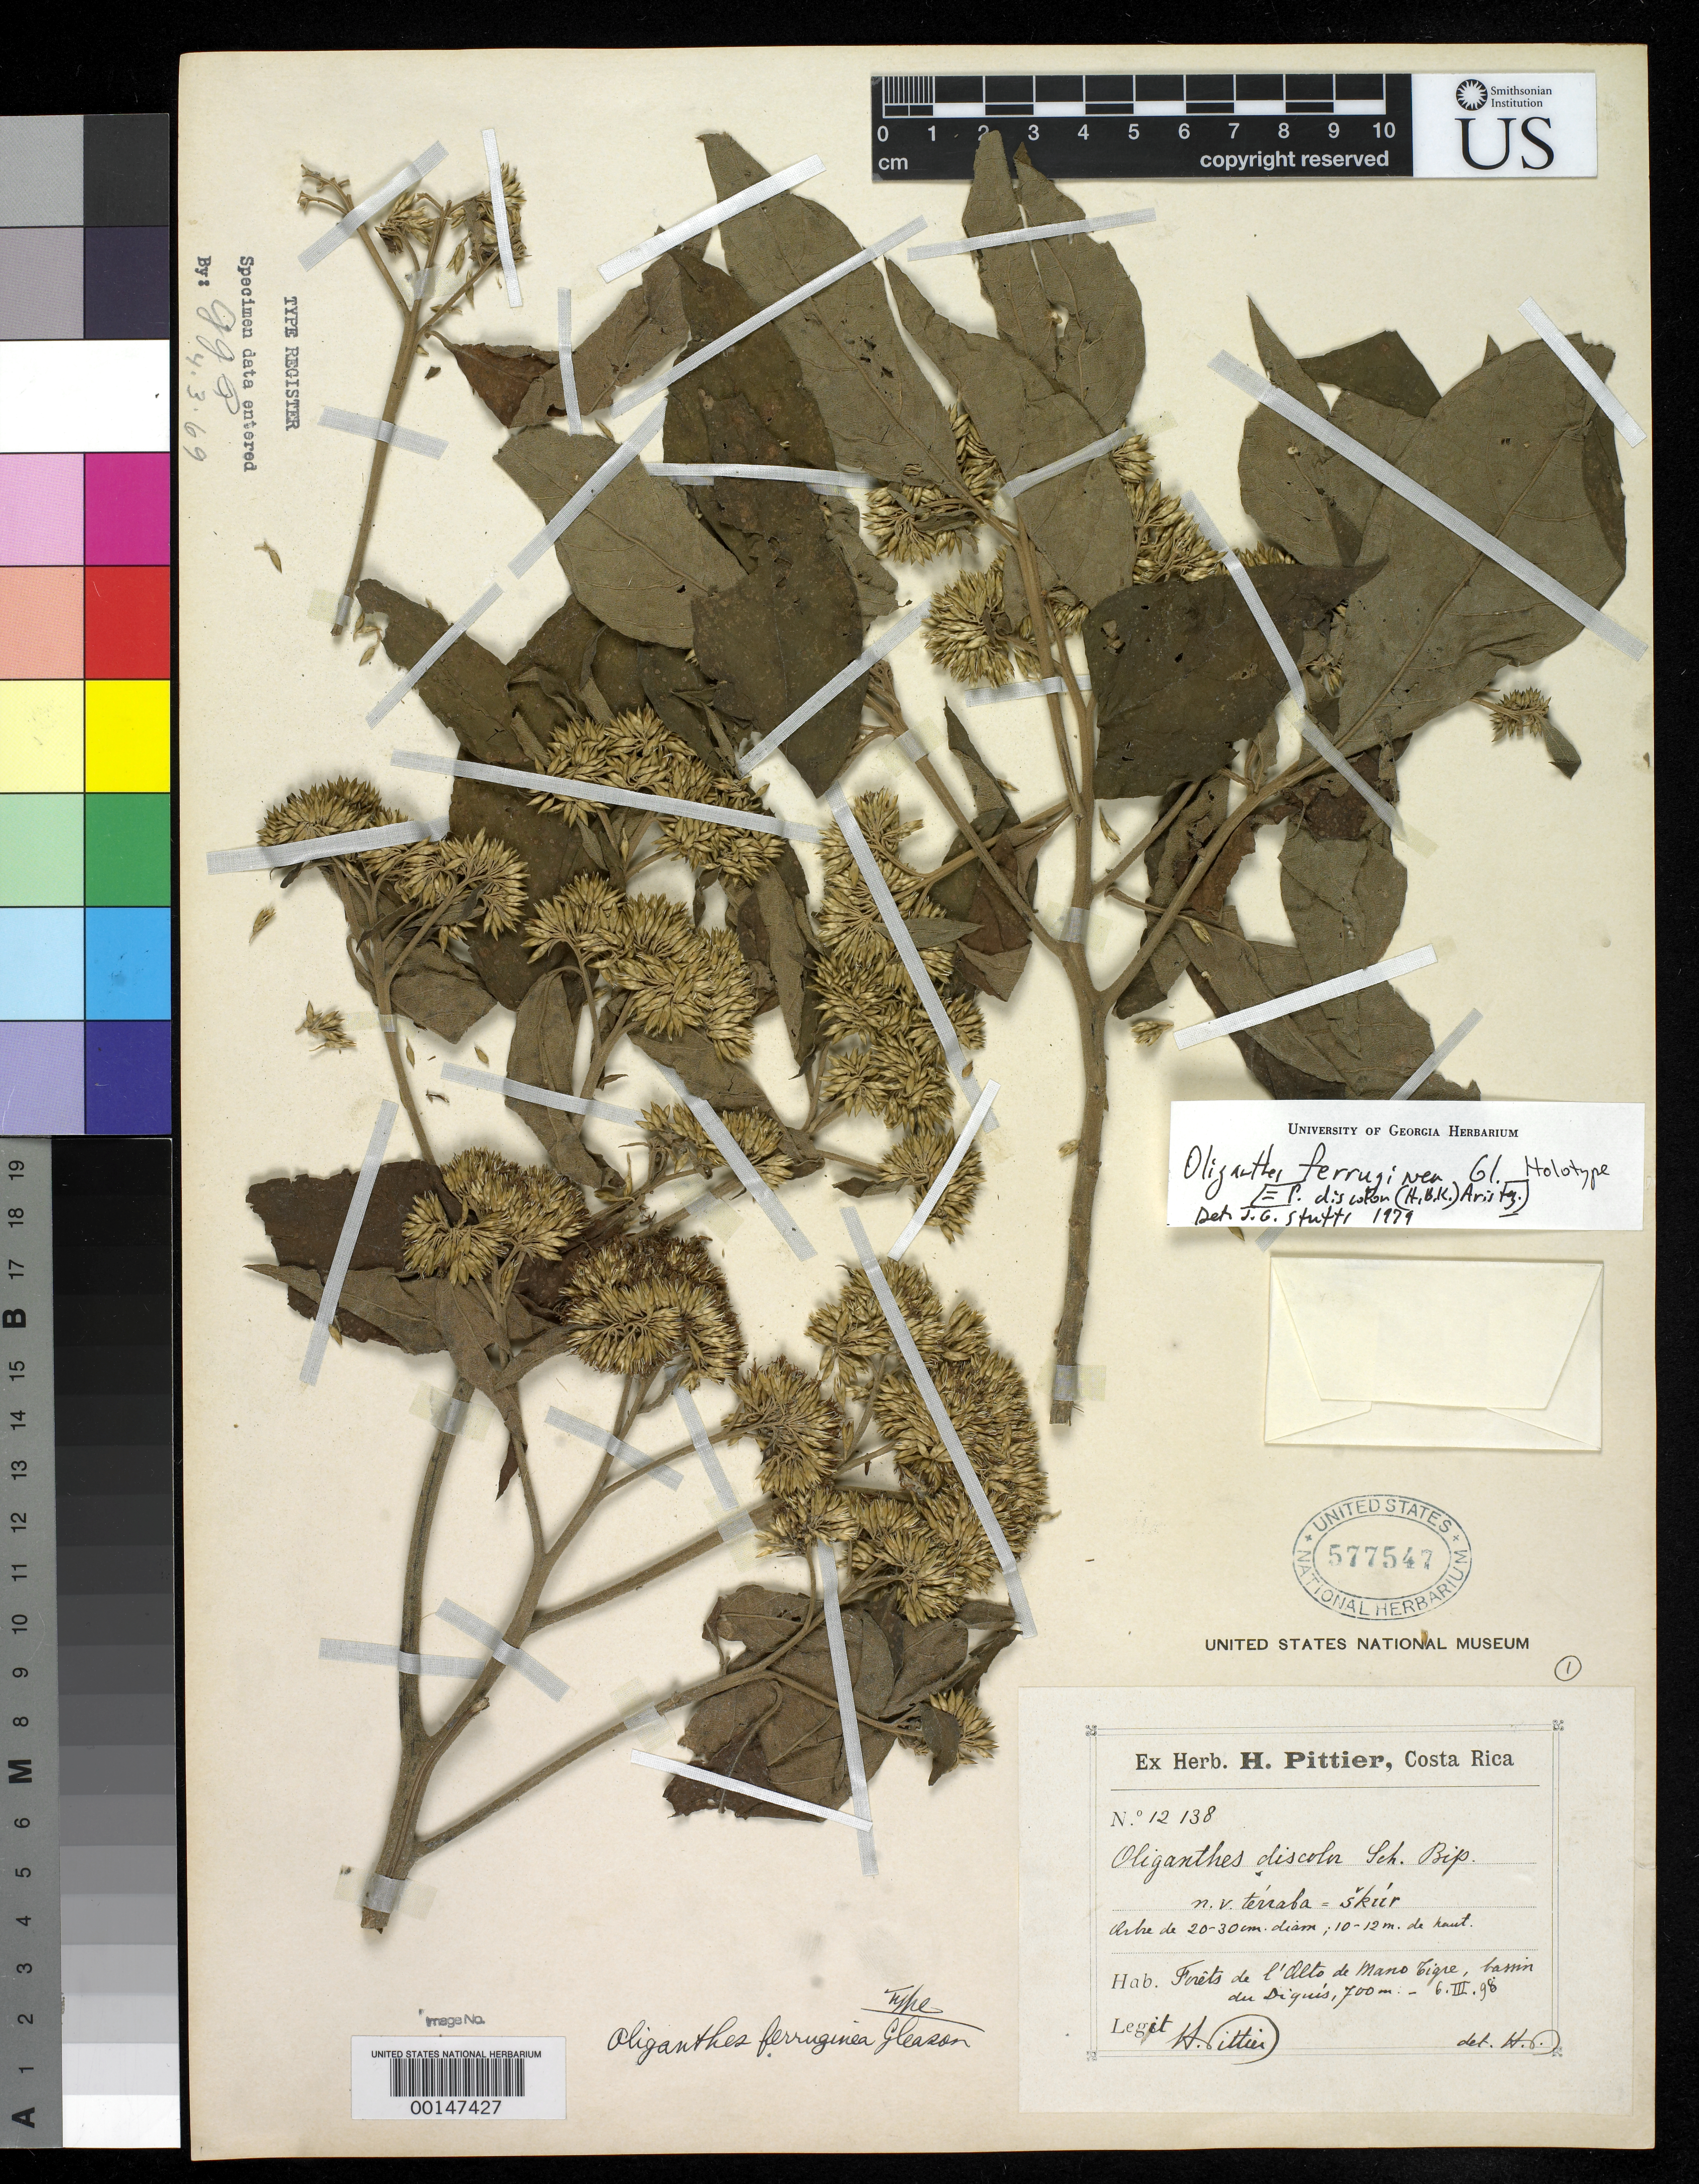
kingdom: Plantae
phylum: Tracheophyta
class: Magnoliopsida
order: Asterales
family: Asteraceae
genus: Oliganthes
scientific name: Oliganthes ferruginea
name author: Gleason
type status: Holotype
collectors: H. F. Pittier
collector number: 12138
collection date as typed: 06 Mar 1898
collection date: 1898-03-06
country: Costa Rica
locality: Alto de Mano Tigre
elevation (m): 700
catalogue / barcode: US 577547